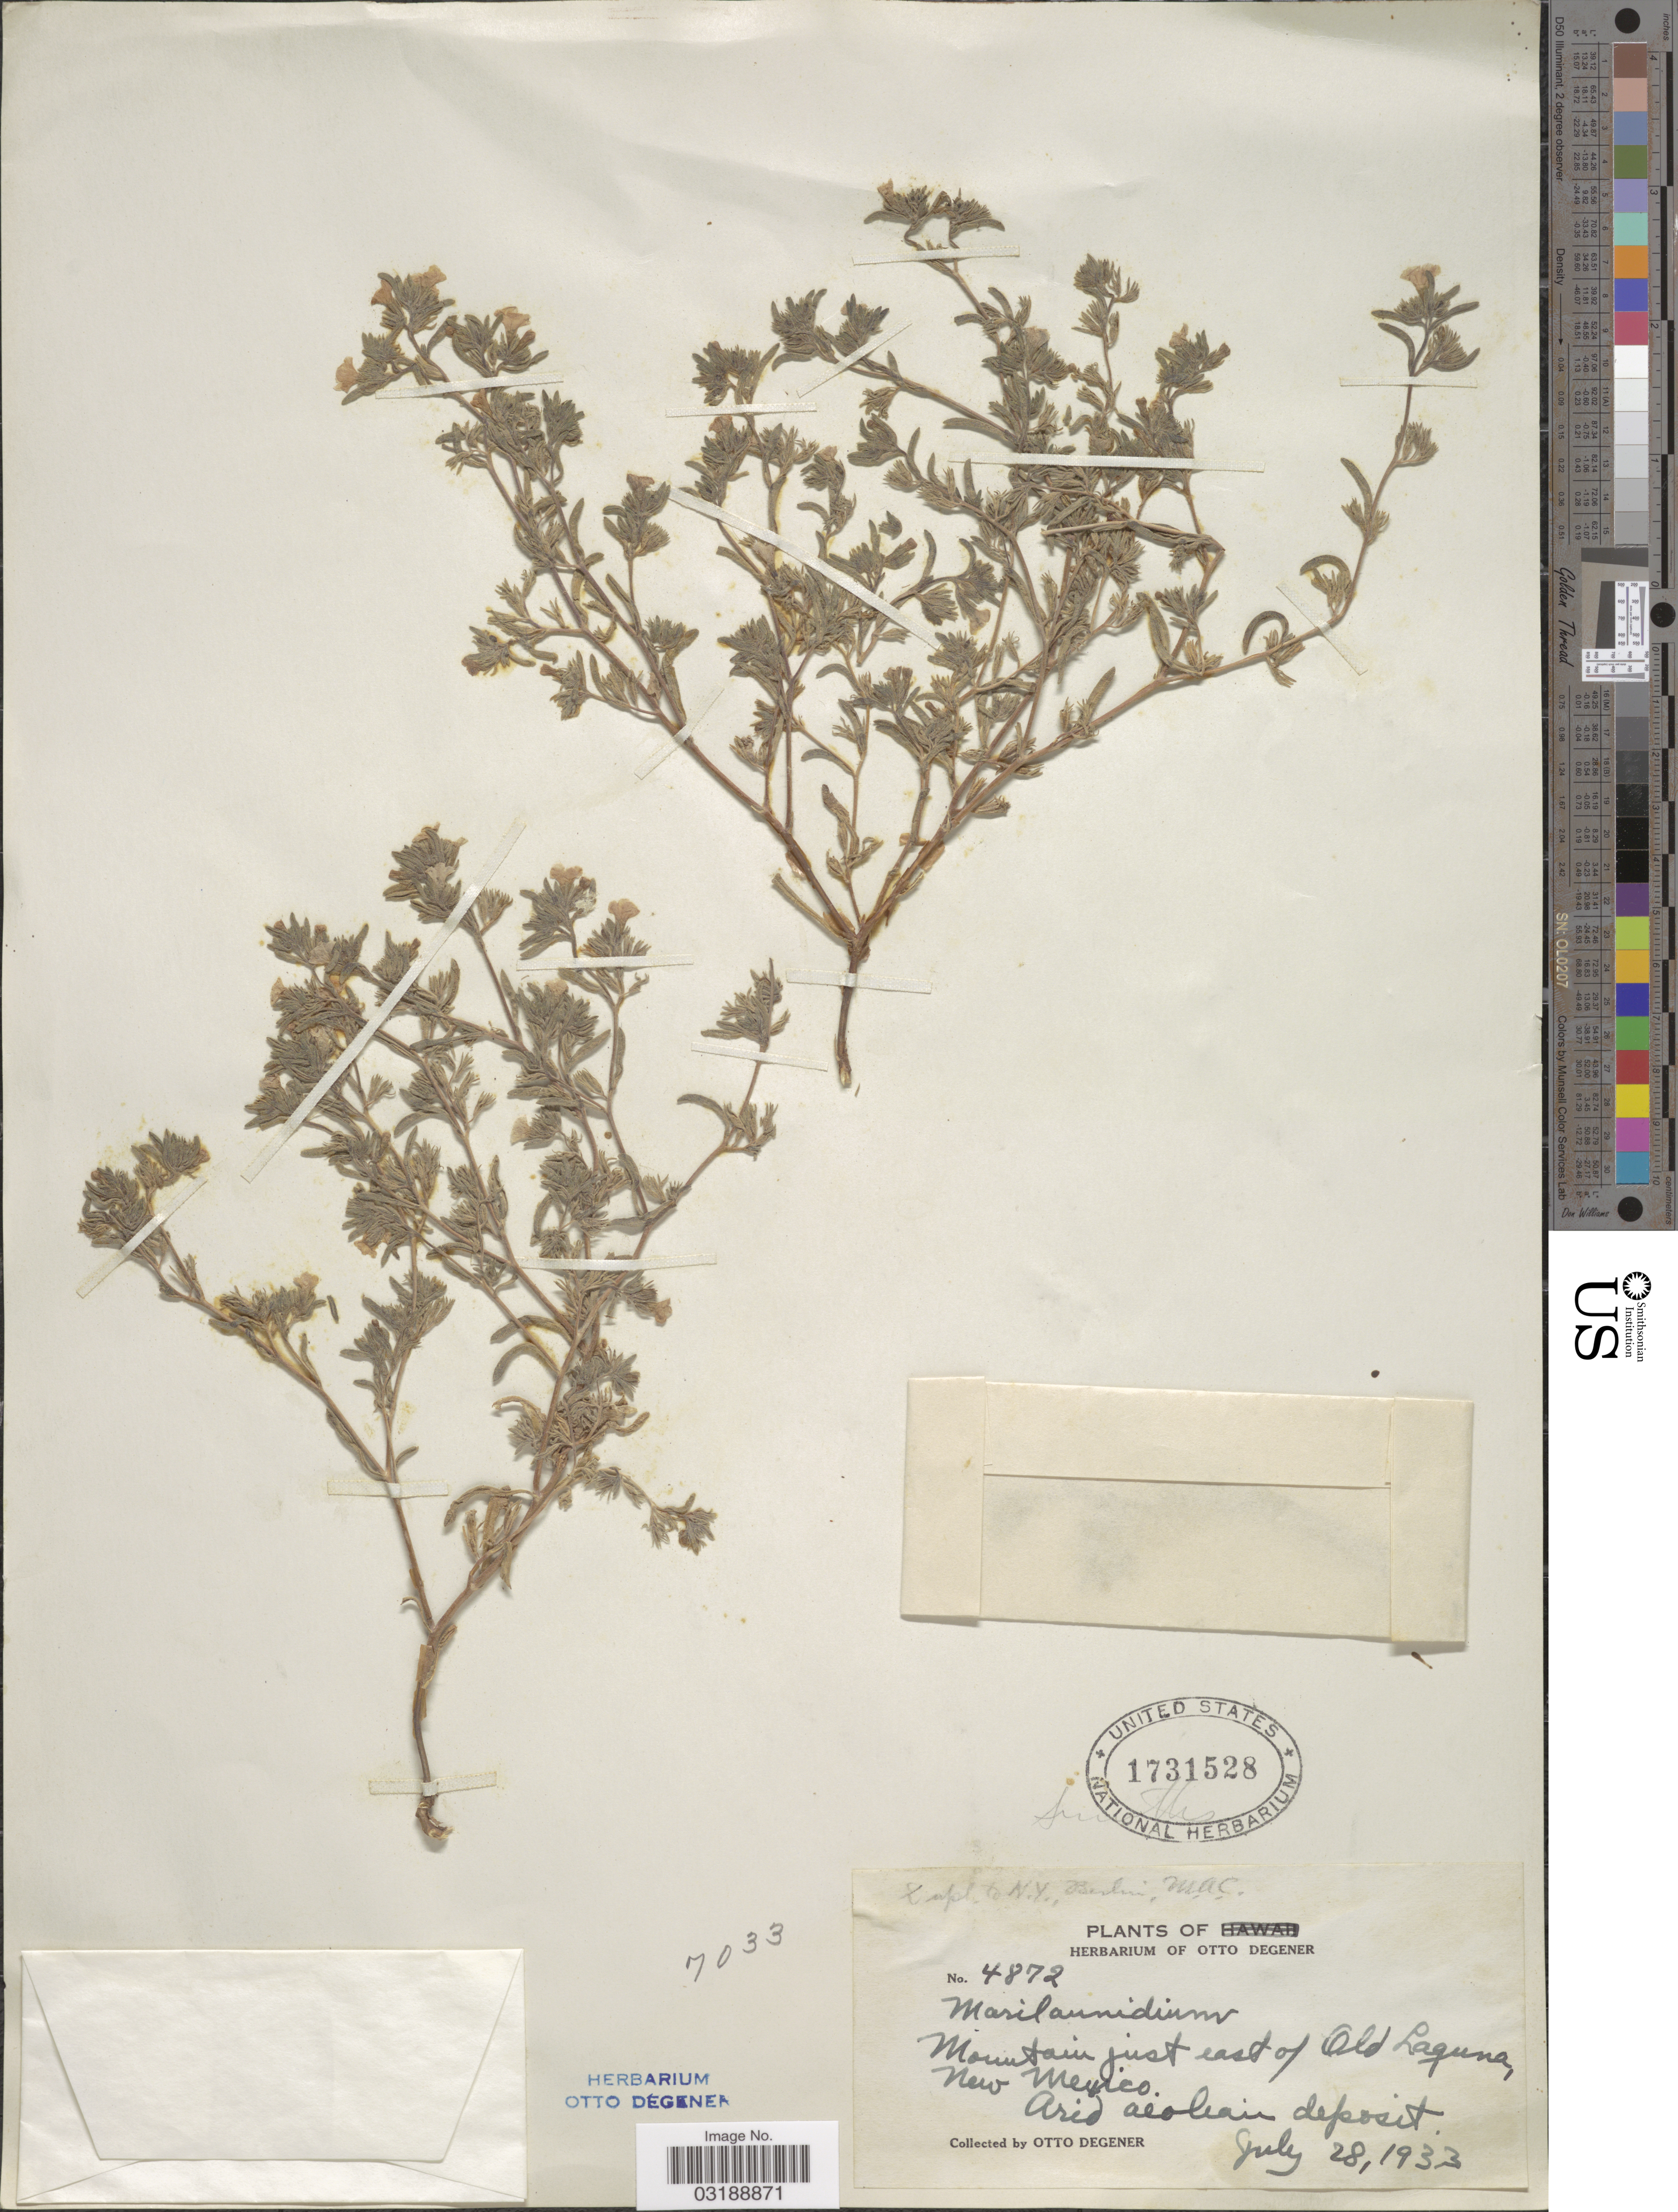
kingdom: Plantae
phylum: Tracheophyta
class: Magnoliopsida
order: Boraginales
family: Namaceae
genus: Nama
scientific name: Nama hispida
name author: A. Gray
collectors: O. Degener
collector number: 4872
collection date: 1933-07-28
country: United States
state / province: New Mexico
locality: Mountain just east of Old Laguna.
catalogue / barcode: US 1731528